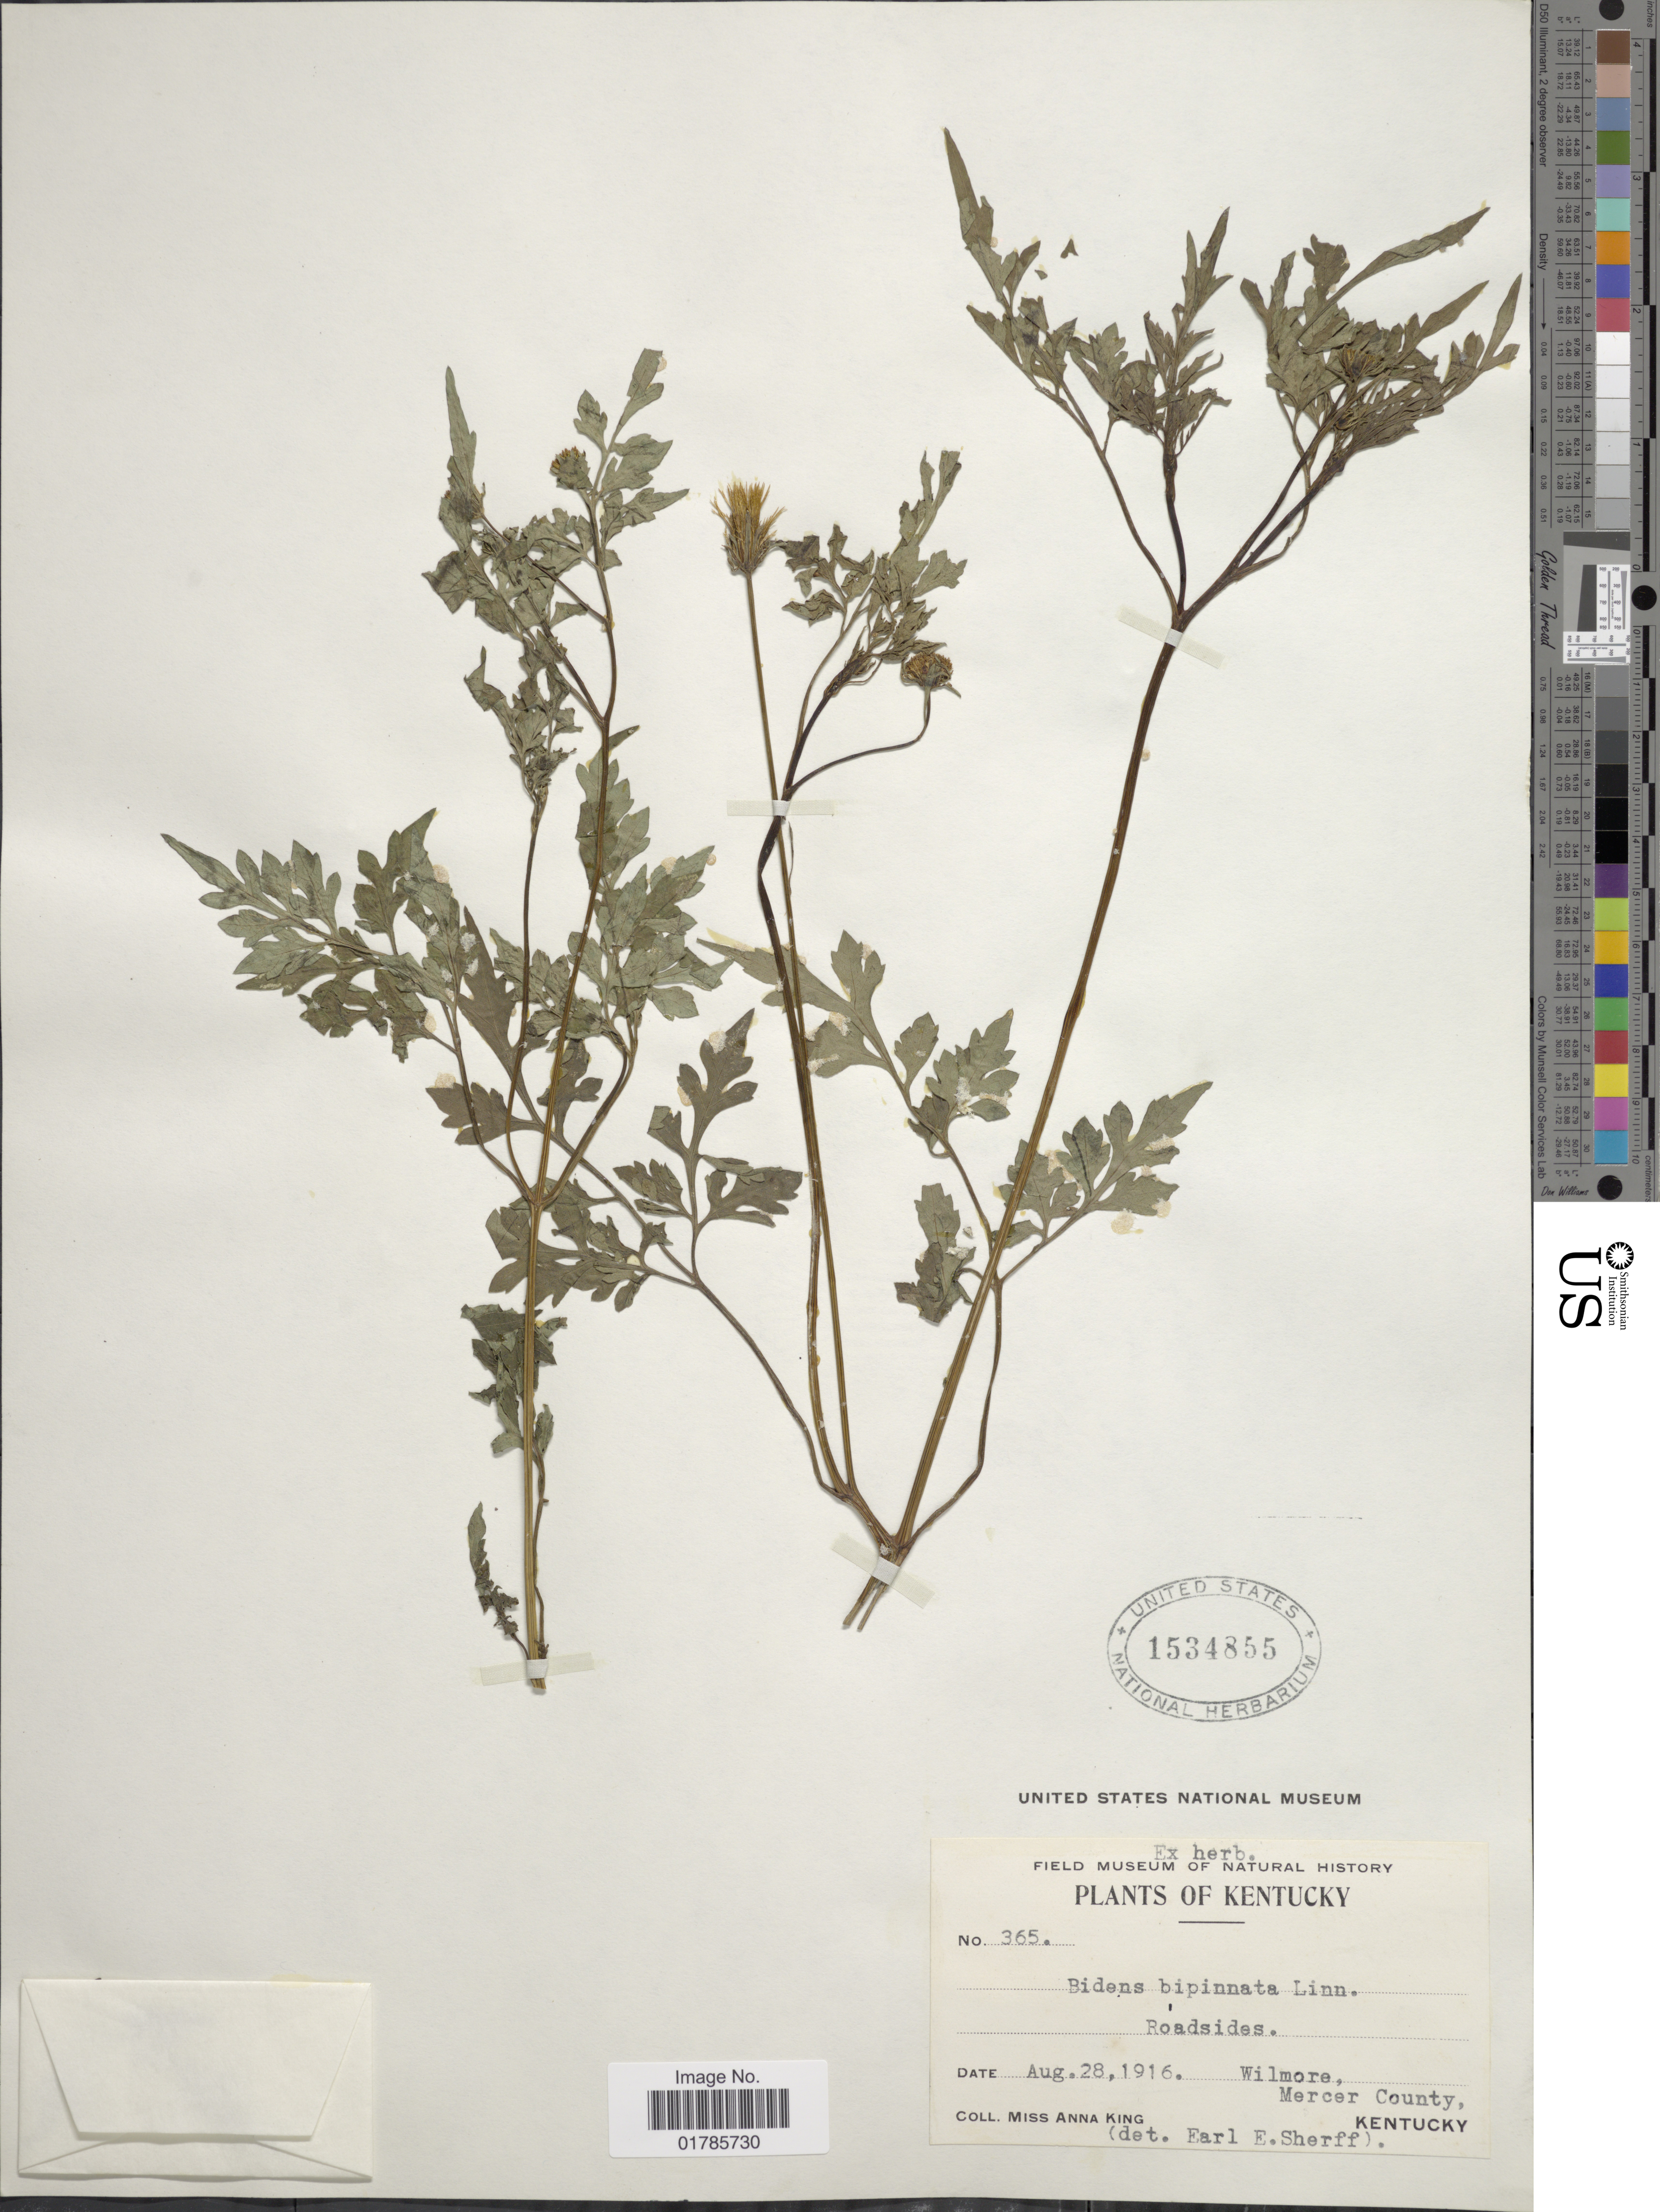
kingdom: Plantae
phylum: Tracheophyta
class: Magnoliopsida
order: Asterales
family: Asteraceae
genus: Bidens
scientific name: Bidens bipinnata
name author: L.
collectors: A. King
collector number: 365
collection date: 1916-08-28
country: United States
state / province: Kentucky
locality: Wilmore, Mercer County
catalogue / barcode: US 1534855